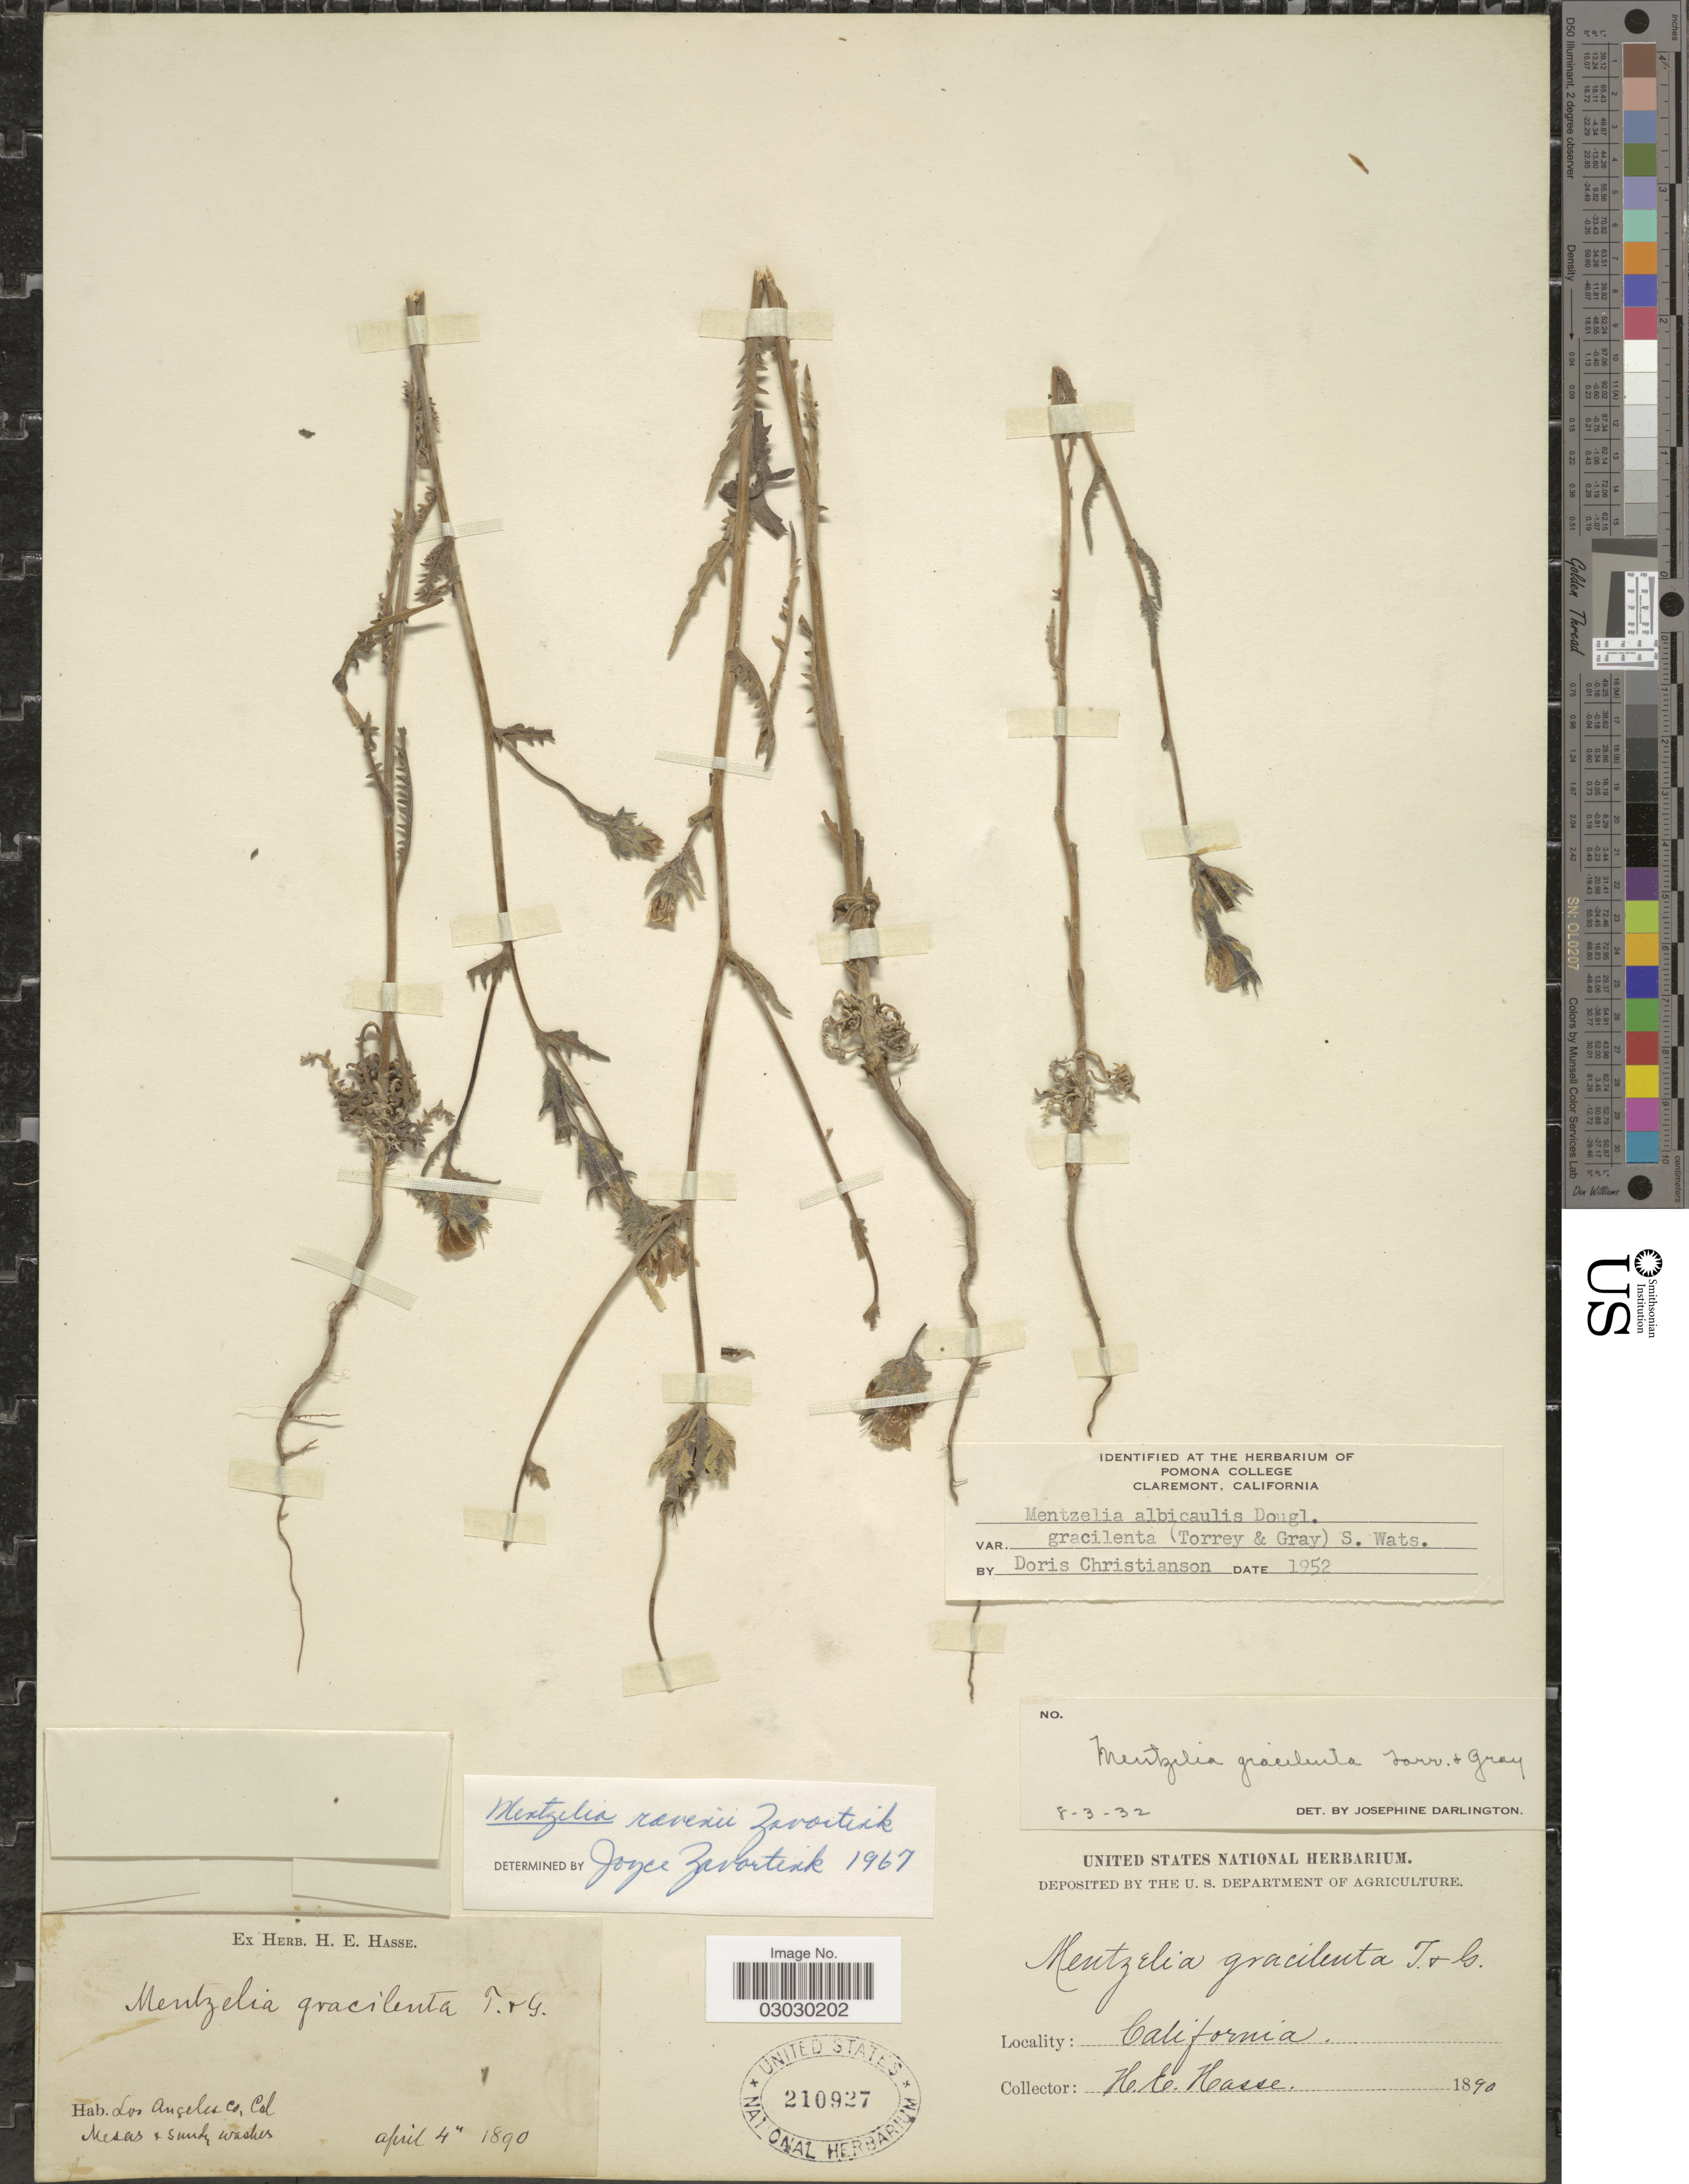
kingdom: Plantae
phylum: Tracheophyta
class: Magnoliopsida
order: Cornales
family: Loasaceae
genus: Mentzelia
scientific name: Mentzelia ravenii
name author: H.J. Thomps. & J.E. Roberts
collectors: H. E. Hasse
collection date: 1890-04-04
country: United States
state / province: California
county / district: Los Angeles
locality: Los Angeles Co.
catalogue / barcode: US 210927